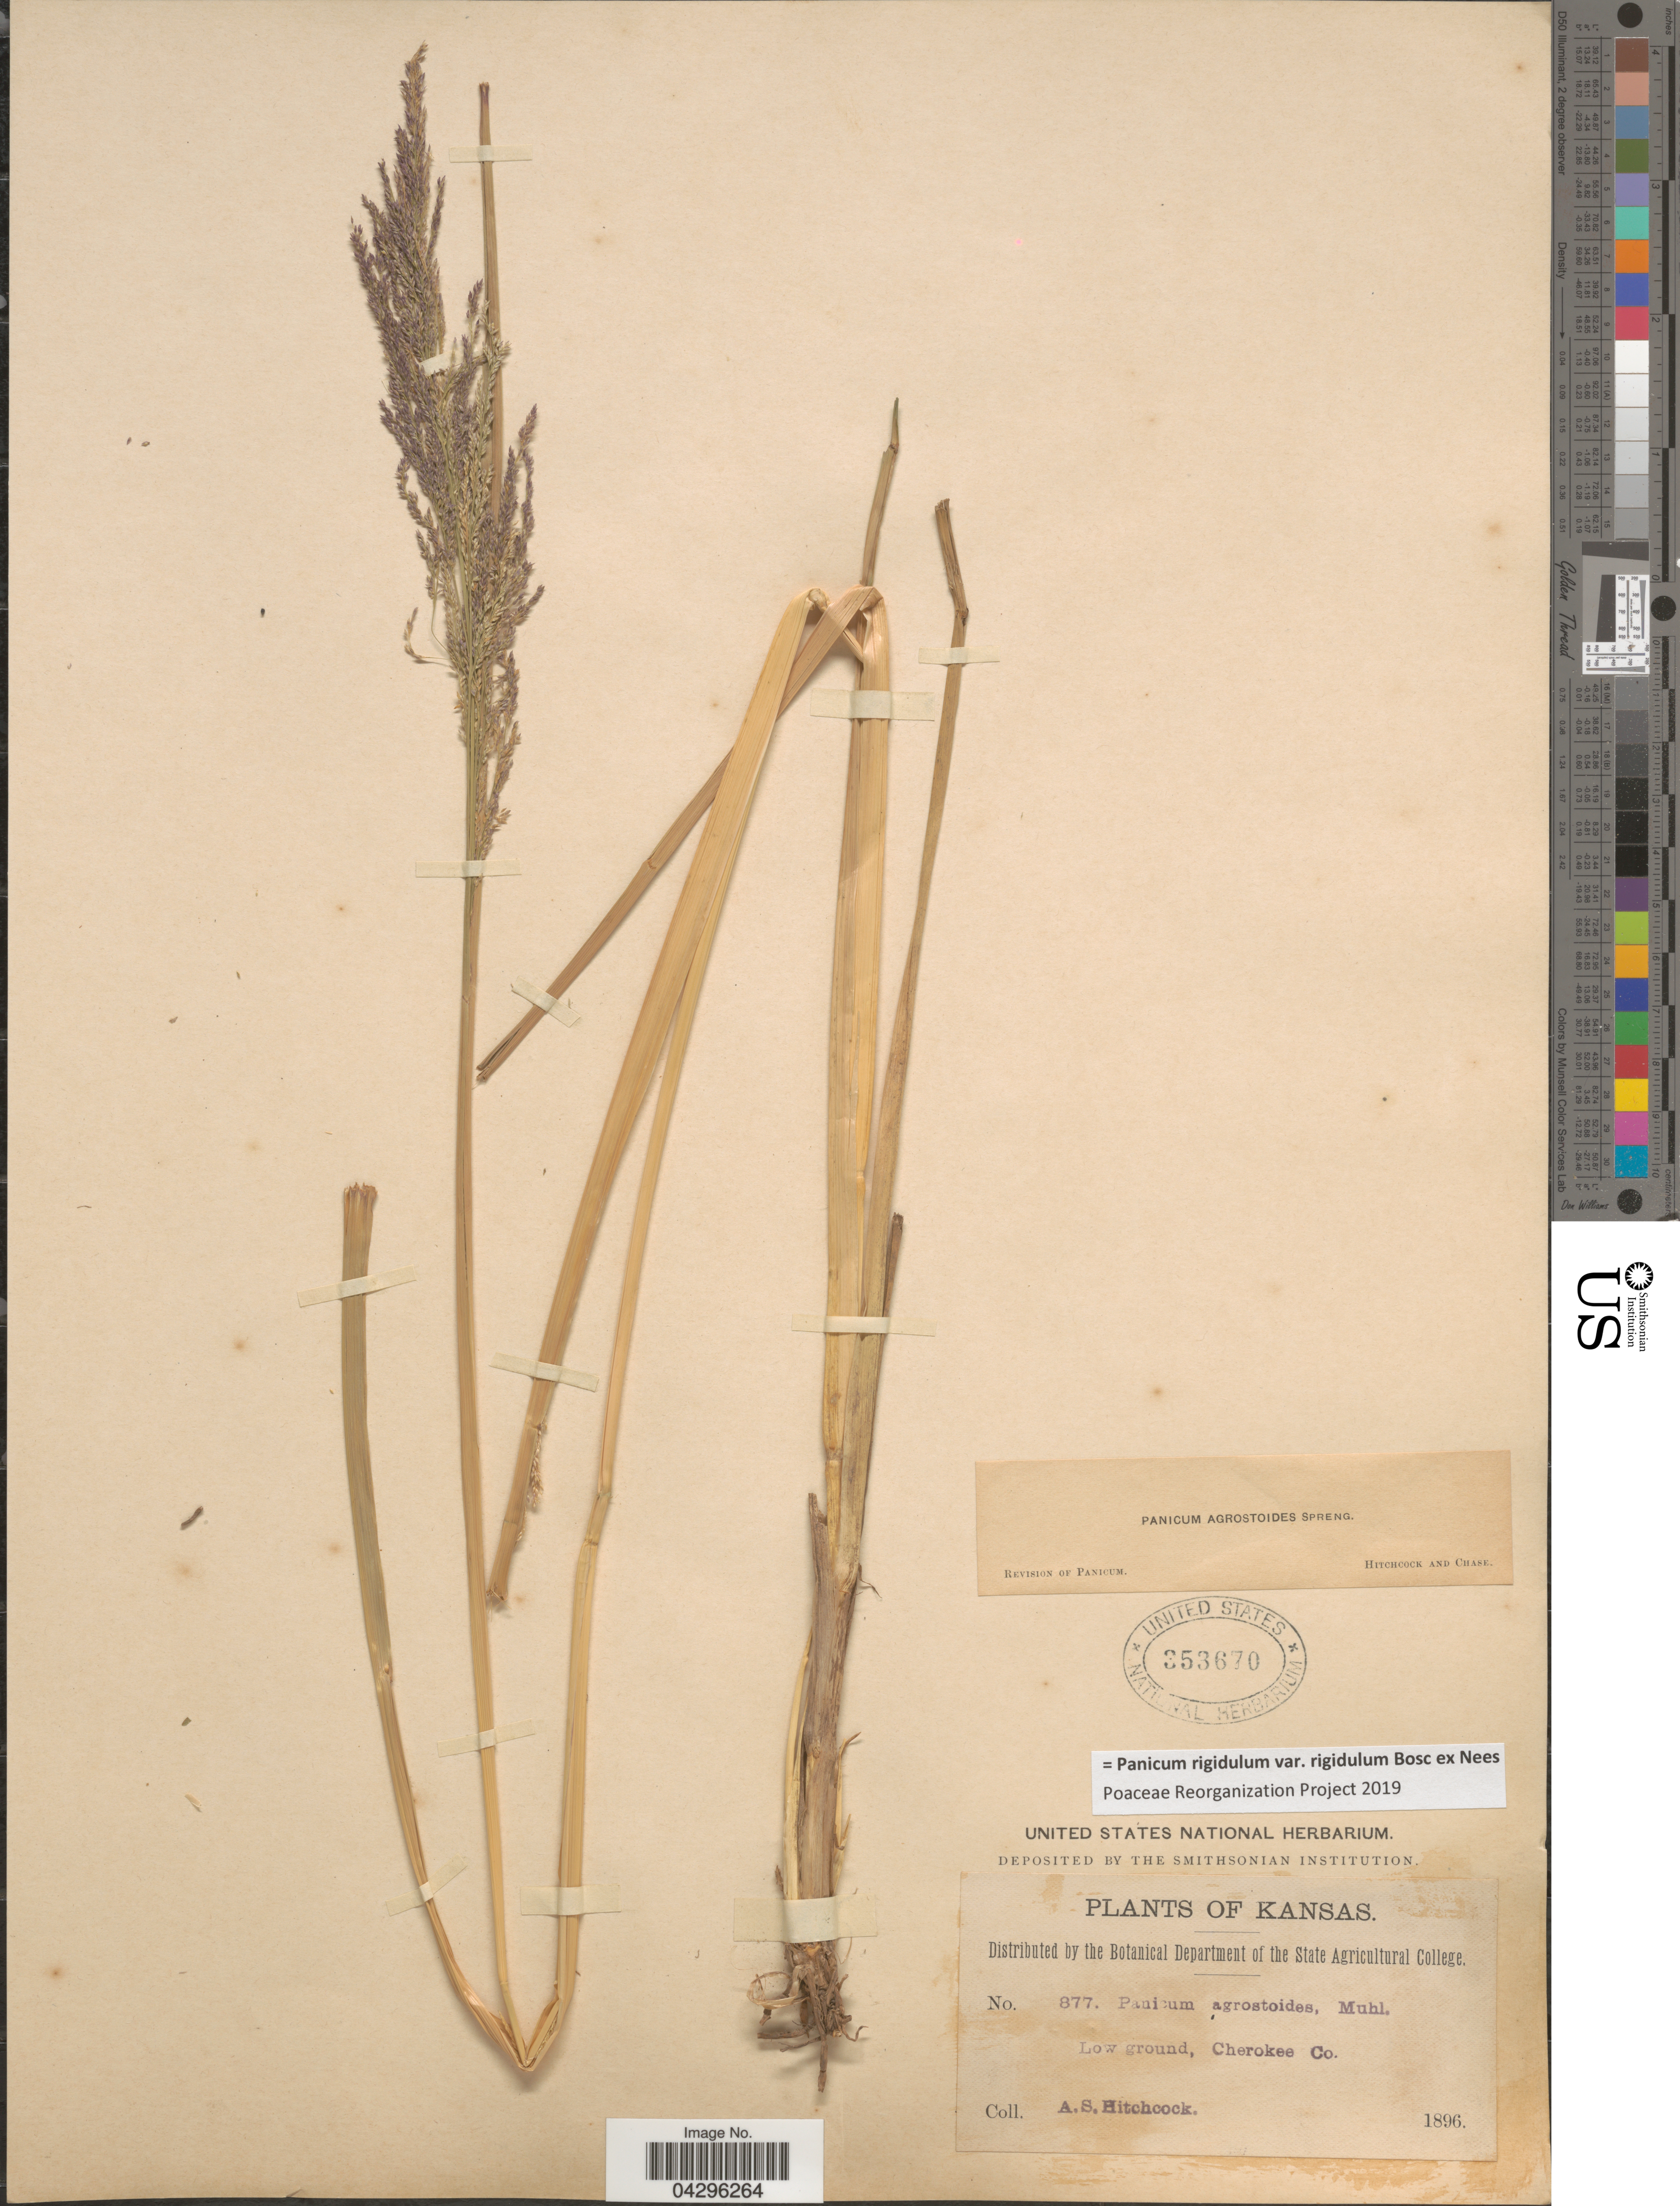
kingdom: Plantae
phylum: Tracheophyta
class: Liliopsida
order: Poales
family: Poaceae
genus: Panicum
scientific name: Panicum rigidulum var. rigidulum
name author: Bosc ex Nees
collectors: A. S. Hitchcock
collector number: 877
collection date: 1896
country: United States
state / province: Kansas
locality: Low ground, Cherokee Co.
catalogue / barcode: US 353670